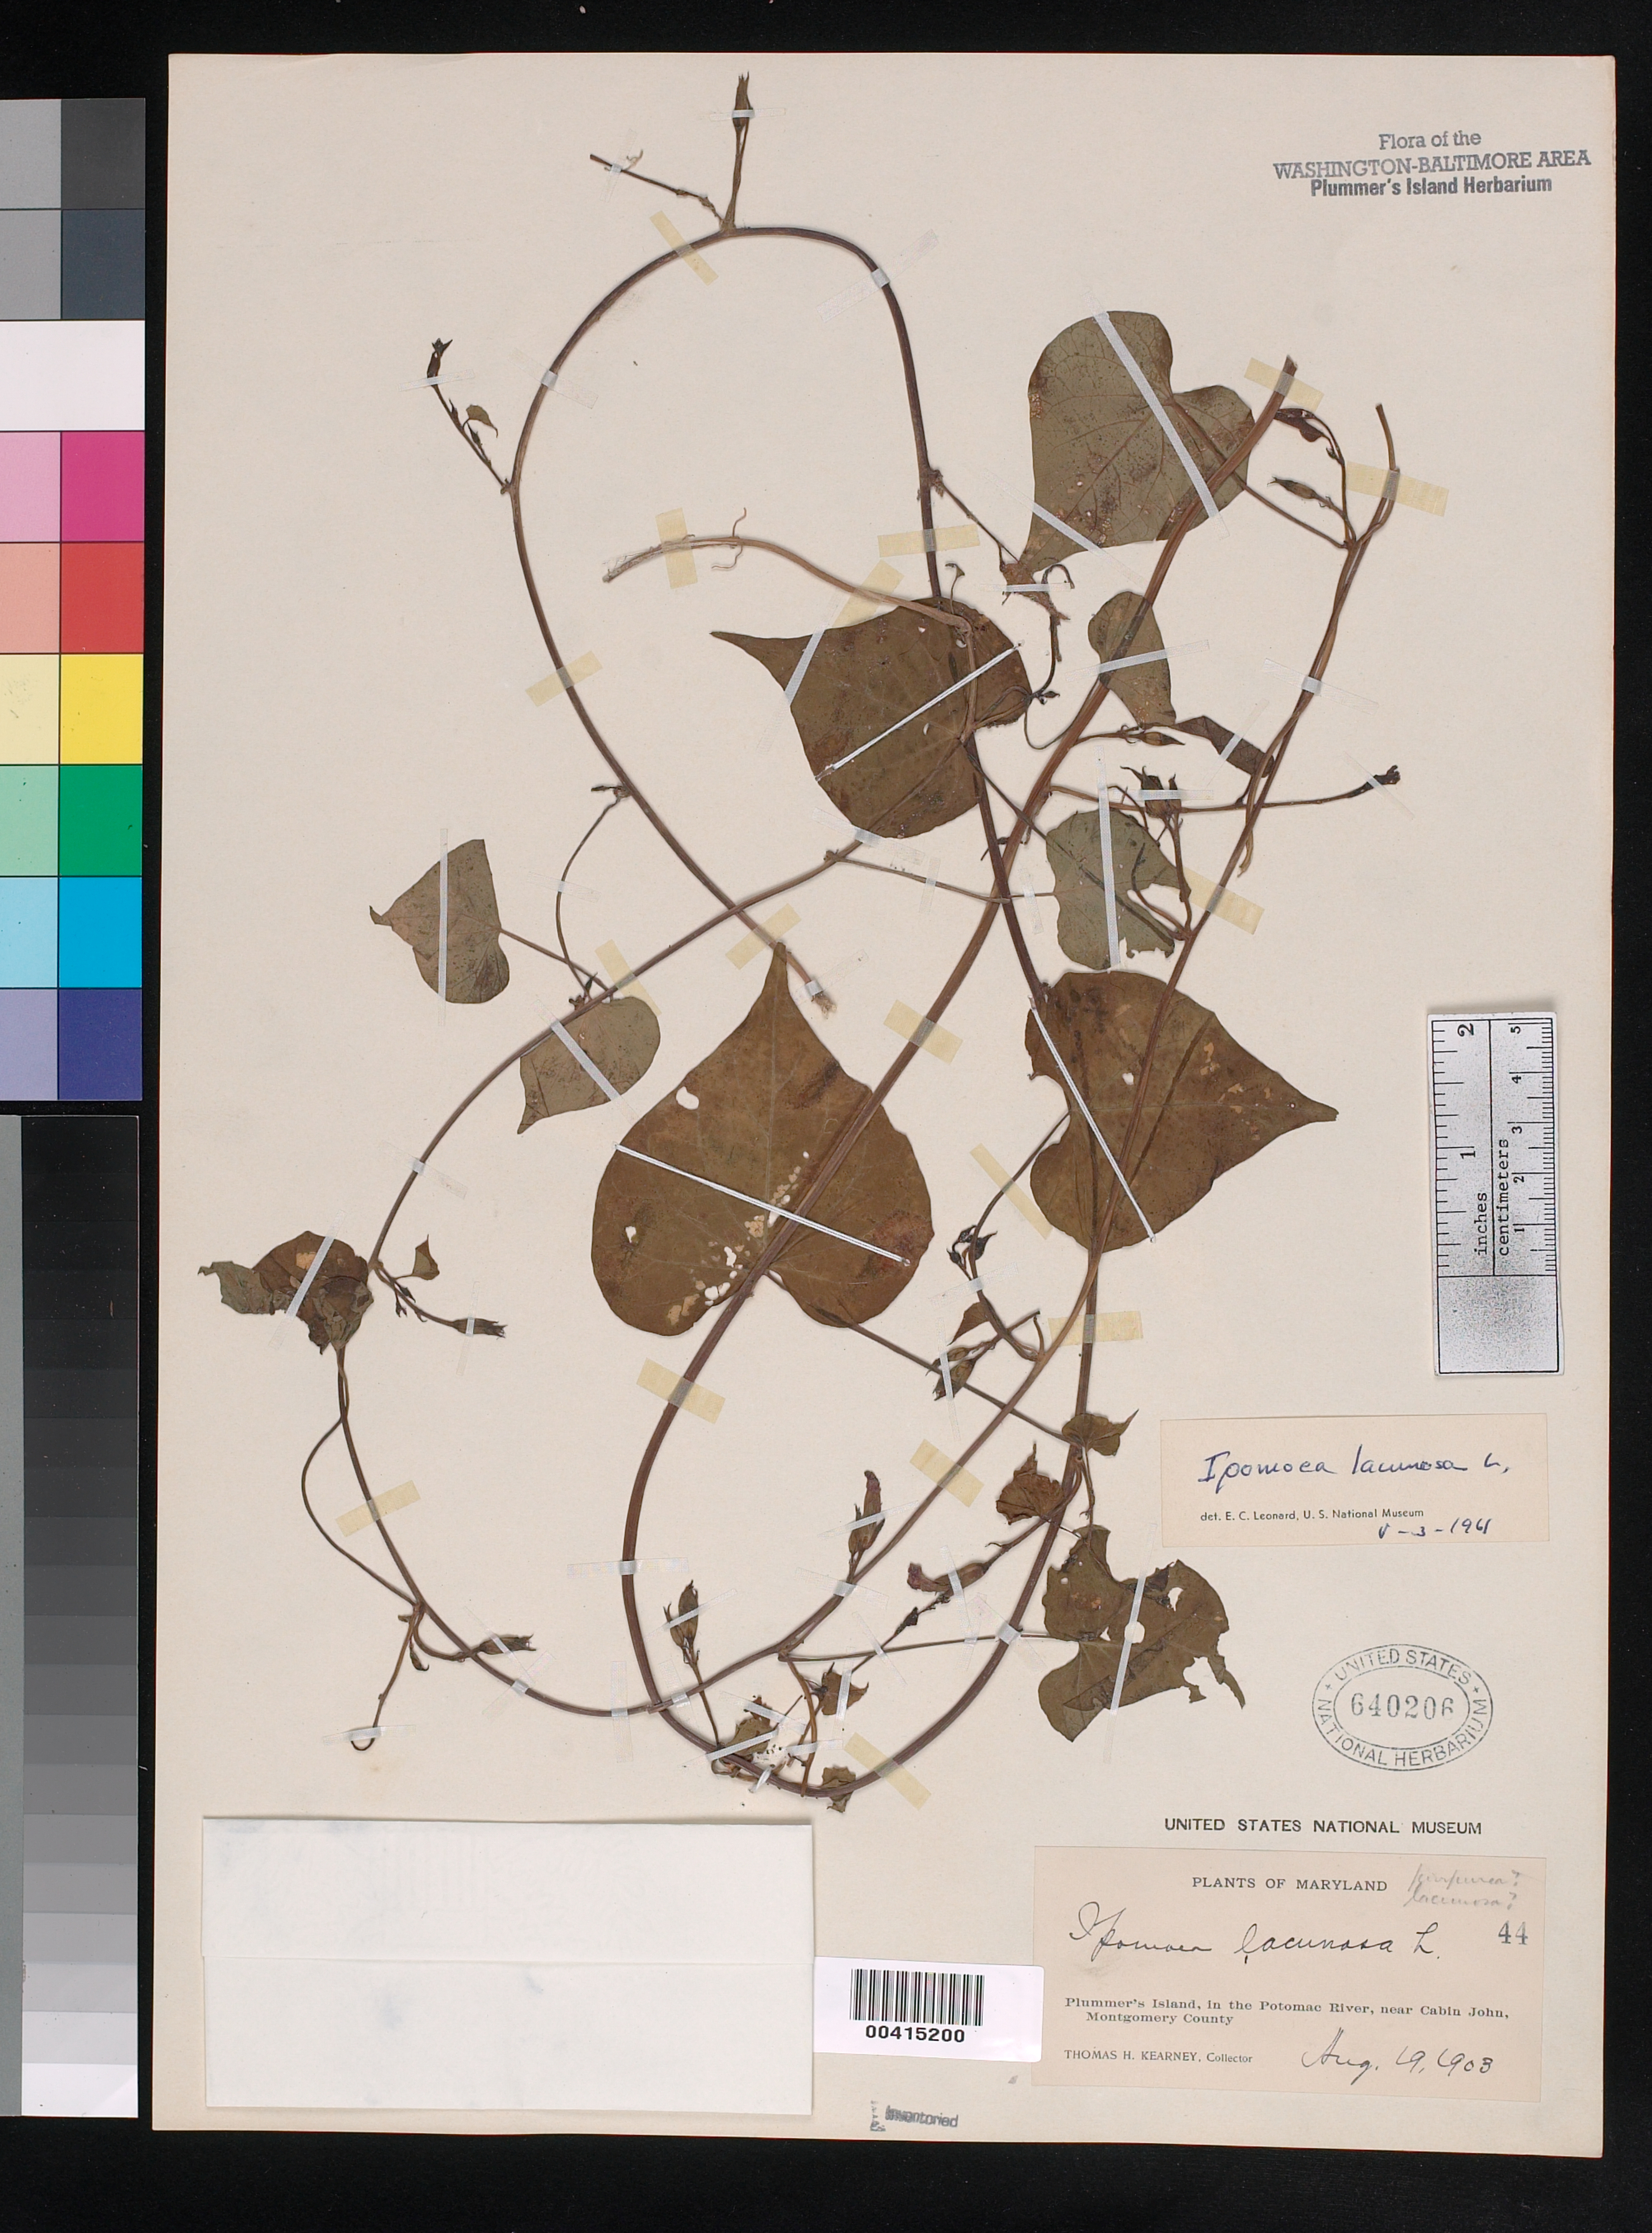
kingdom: Plantae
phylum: Tracheophyta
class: Magnoliopsida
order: Solanales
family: Convolvulaceae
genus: Ipomoea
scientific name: Ipomoea lacunosa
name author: L.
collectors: T. H. Kearney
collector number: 44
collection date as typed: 19 Aug 1903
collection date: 1903-08-19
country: United States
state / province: Maryland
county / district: Montgomery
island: Plummers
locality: Plummer's Island C. & O. Canal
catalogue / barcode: US 640206